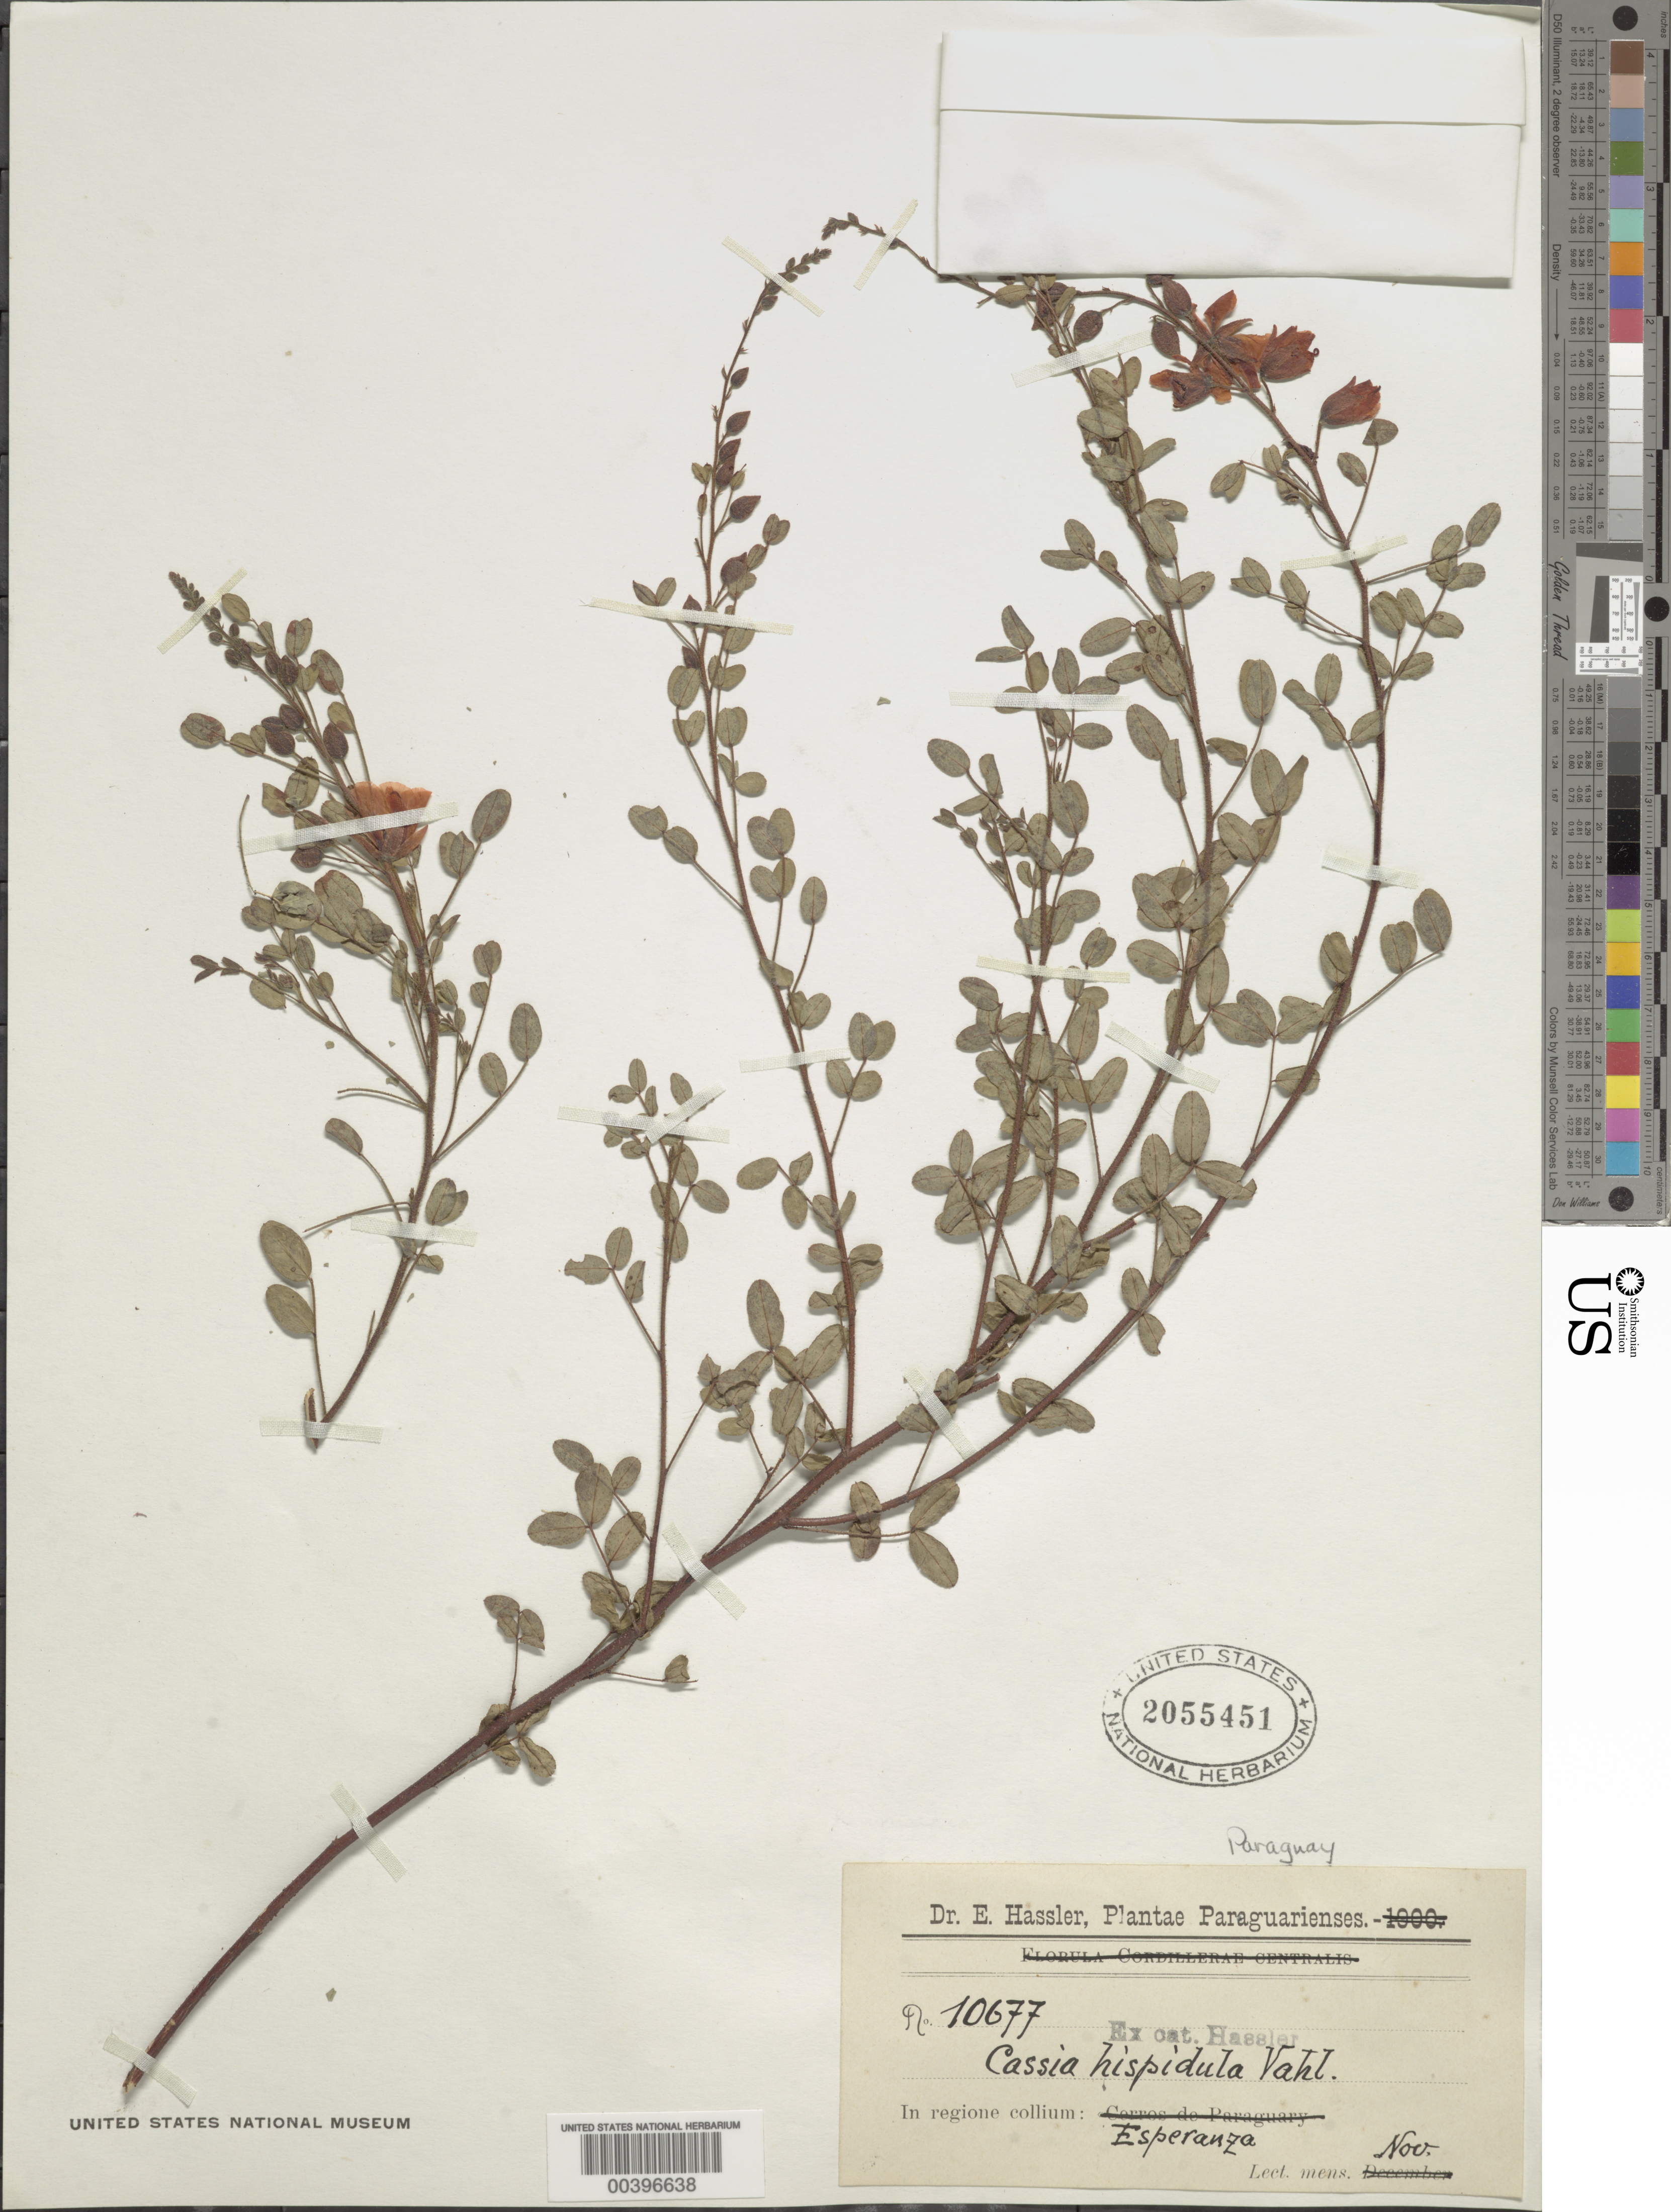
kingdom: Plantae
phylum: Tracheophyta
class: Magnoliopsida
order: Fabales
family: Fabaceae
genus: Chamaecrista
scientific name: Chamaecrista hispidula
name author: (Vahl) H.S. Irwin & Barneby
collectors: E. Hassler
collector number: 10677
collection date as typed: Nov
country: Paraguay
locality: In regione collium: esperanza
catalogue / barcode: US 2055451